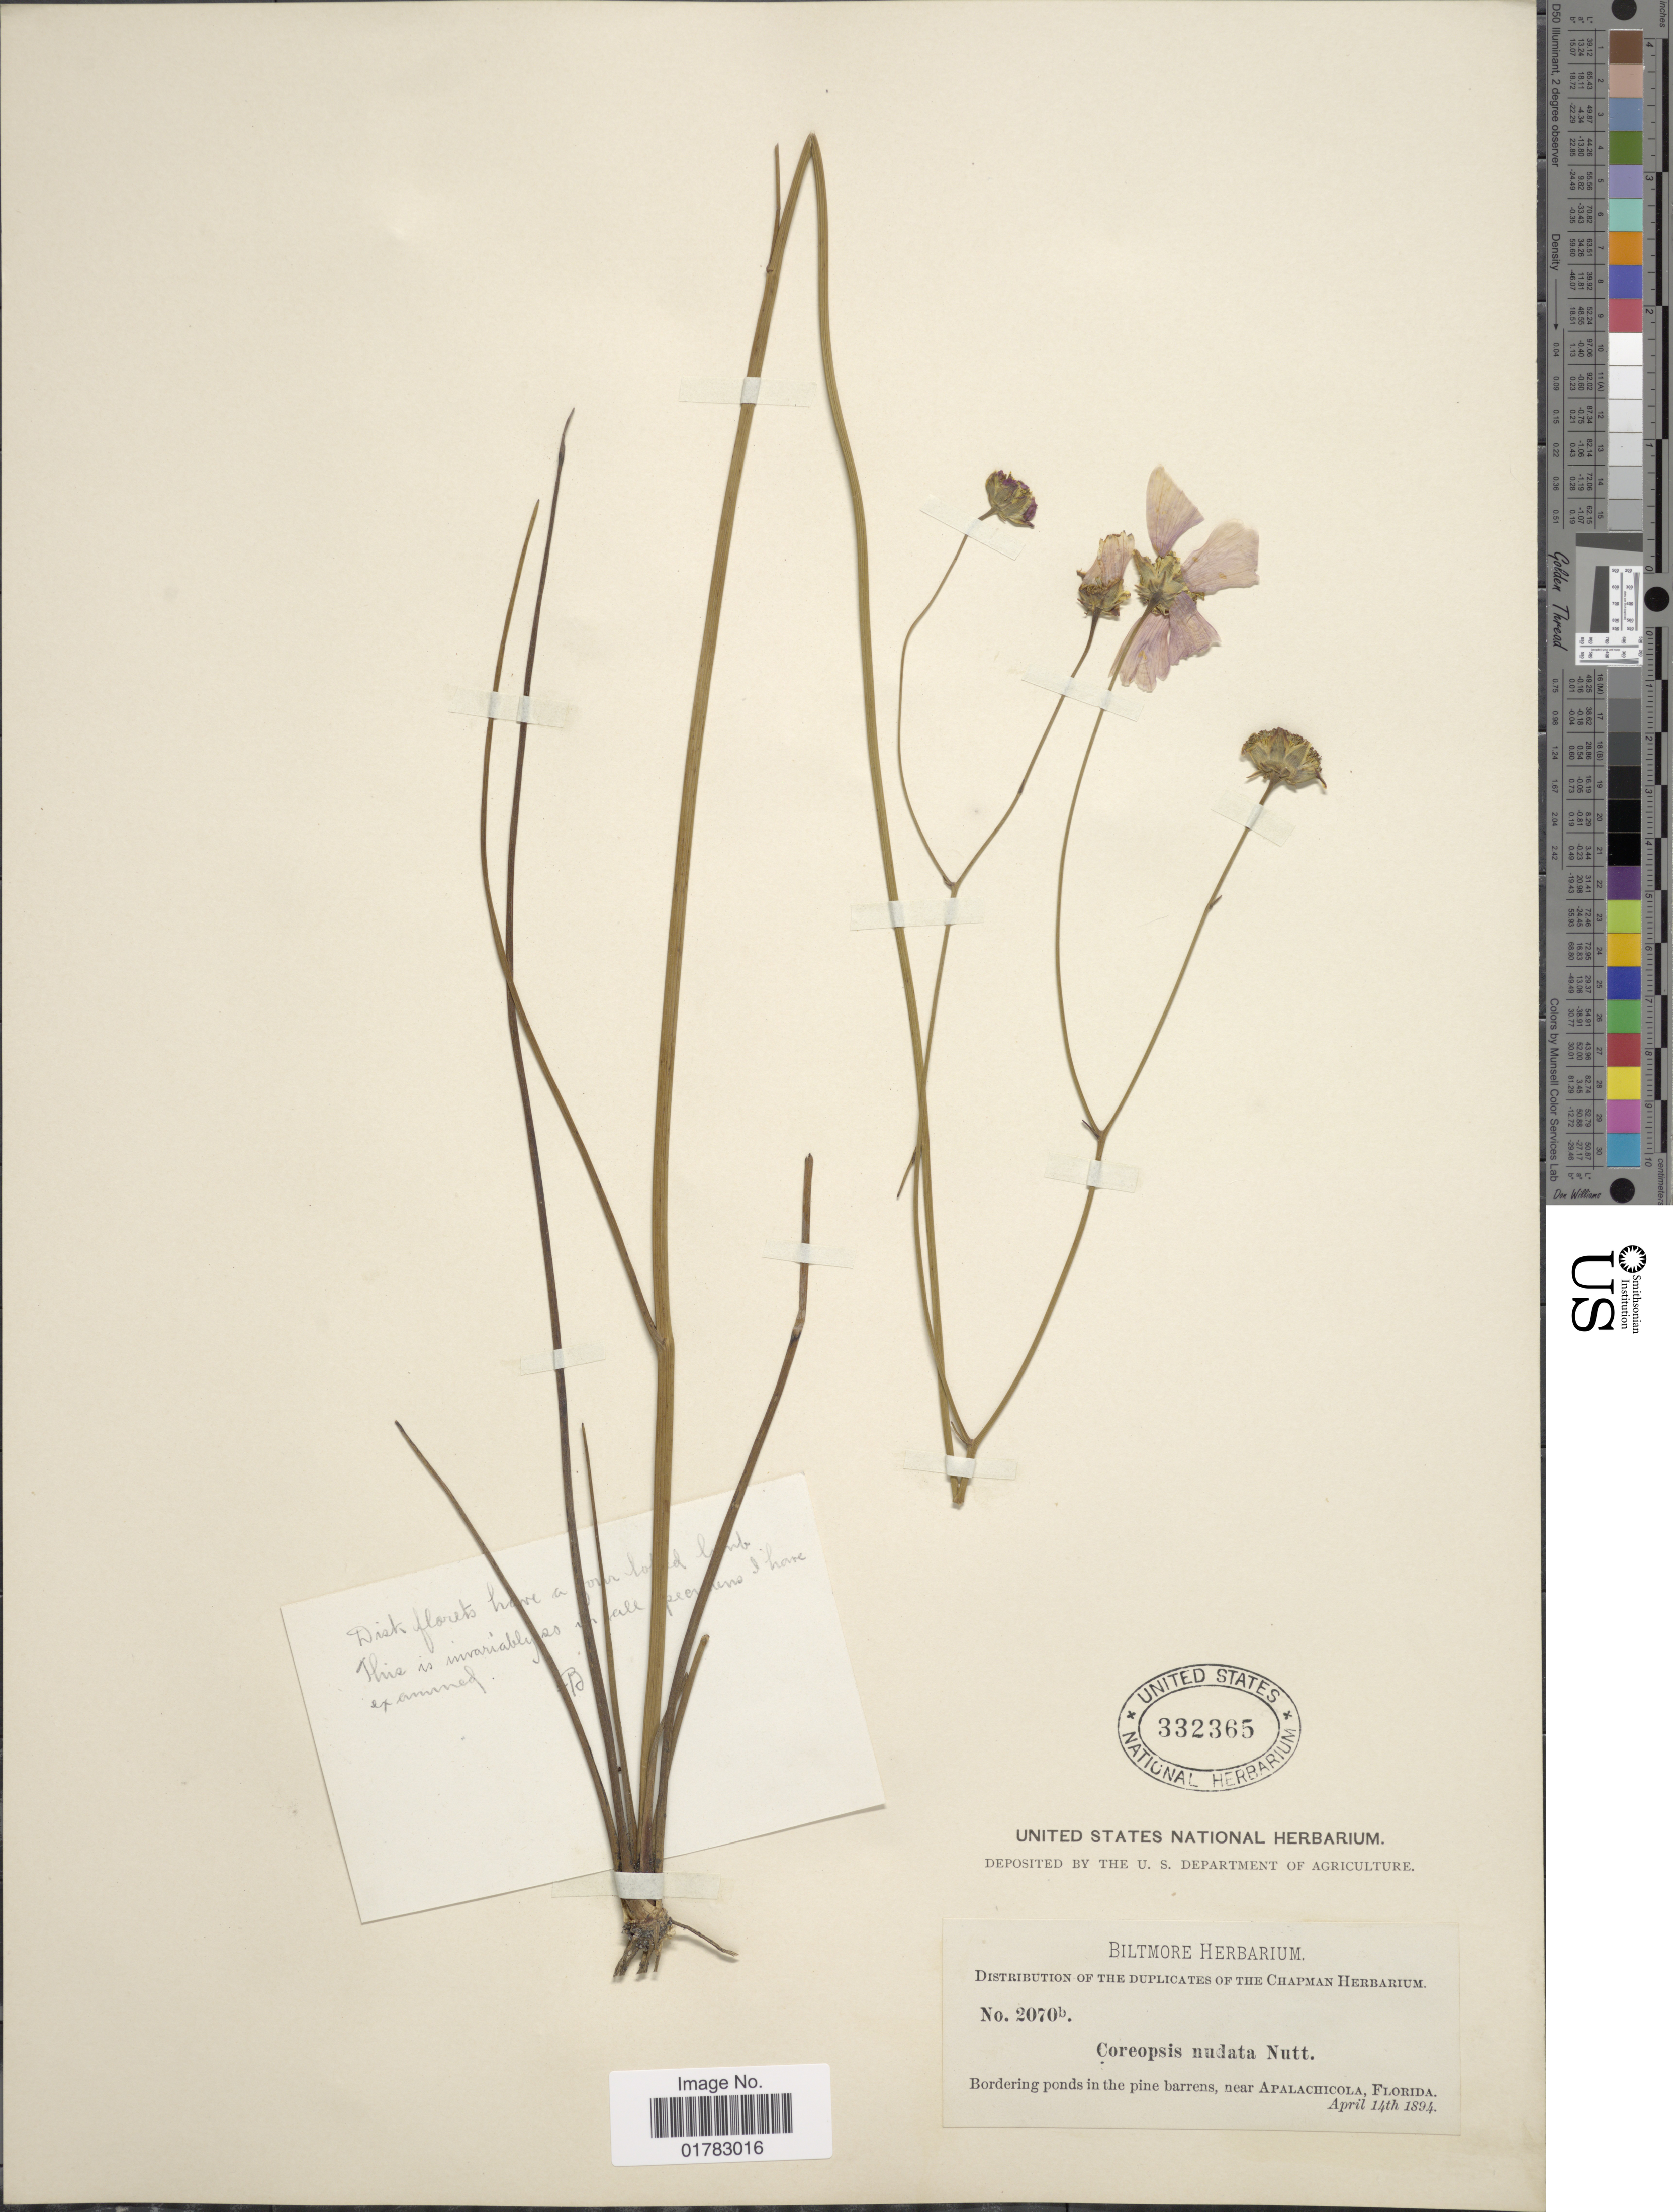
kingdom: Plantae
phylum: Tracheophyta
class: Magnoliopsida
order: Asterales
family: Asteraceae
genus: Coreopsis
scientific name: Coreopsis nudatus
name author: Nutt.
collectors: ex herb. Biltmore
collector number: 2070b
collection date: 1894-04-14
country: United States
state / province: Florida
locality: Bordering ponds in the pine barrens, near Apalachicola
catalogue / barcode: US 332365